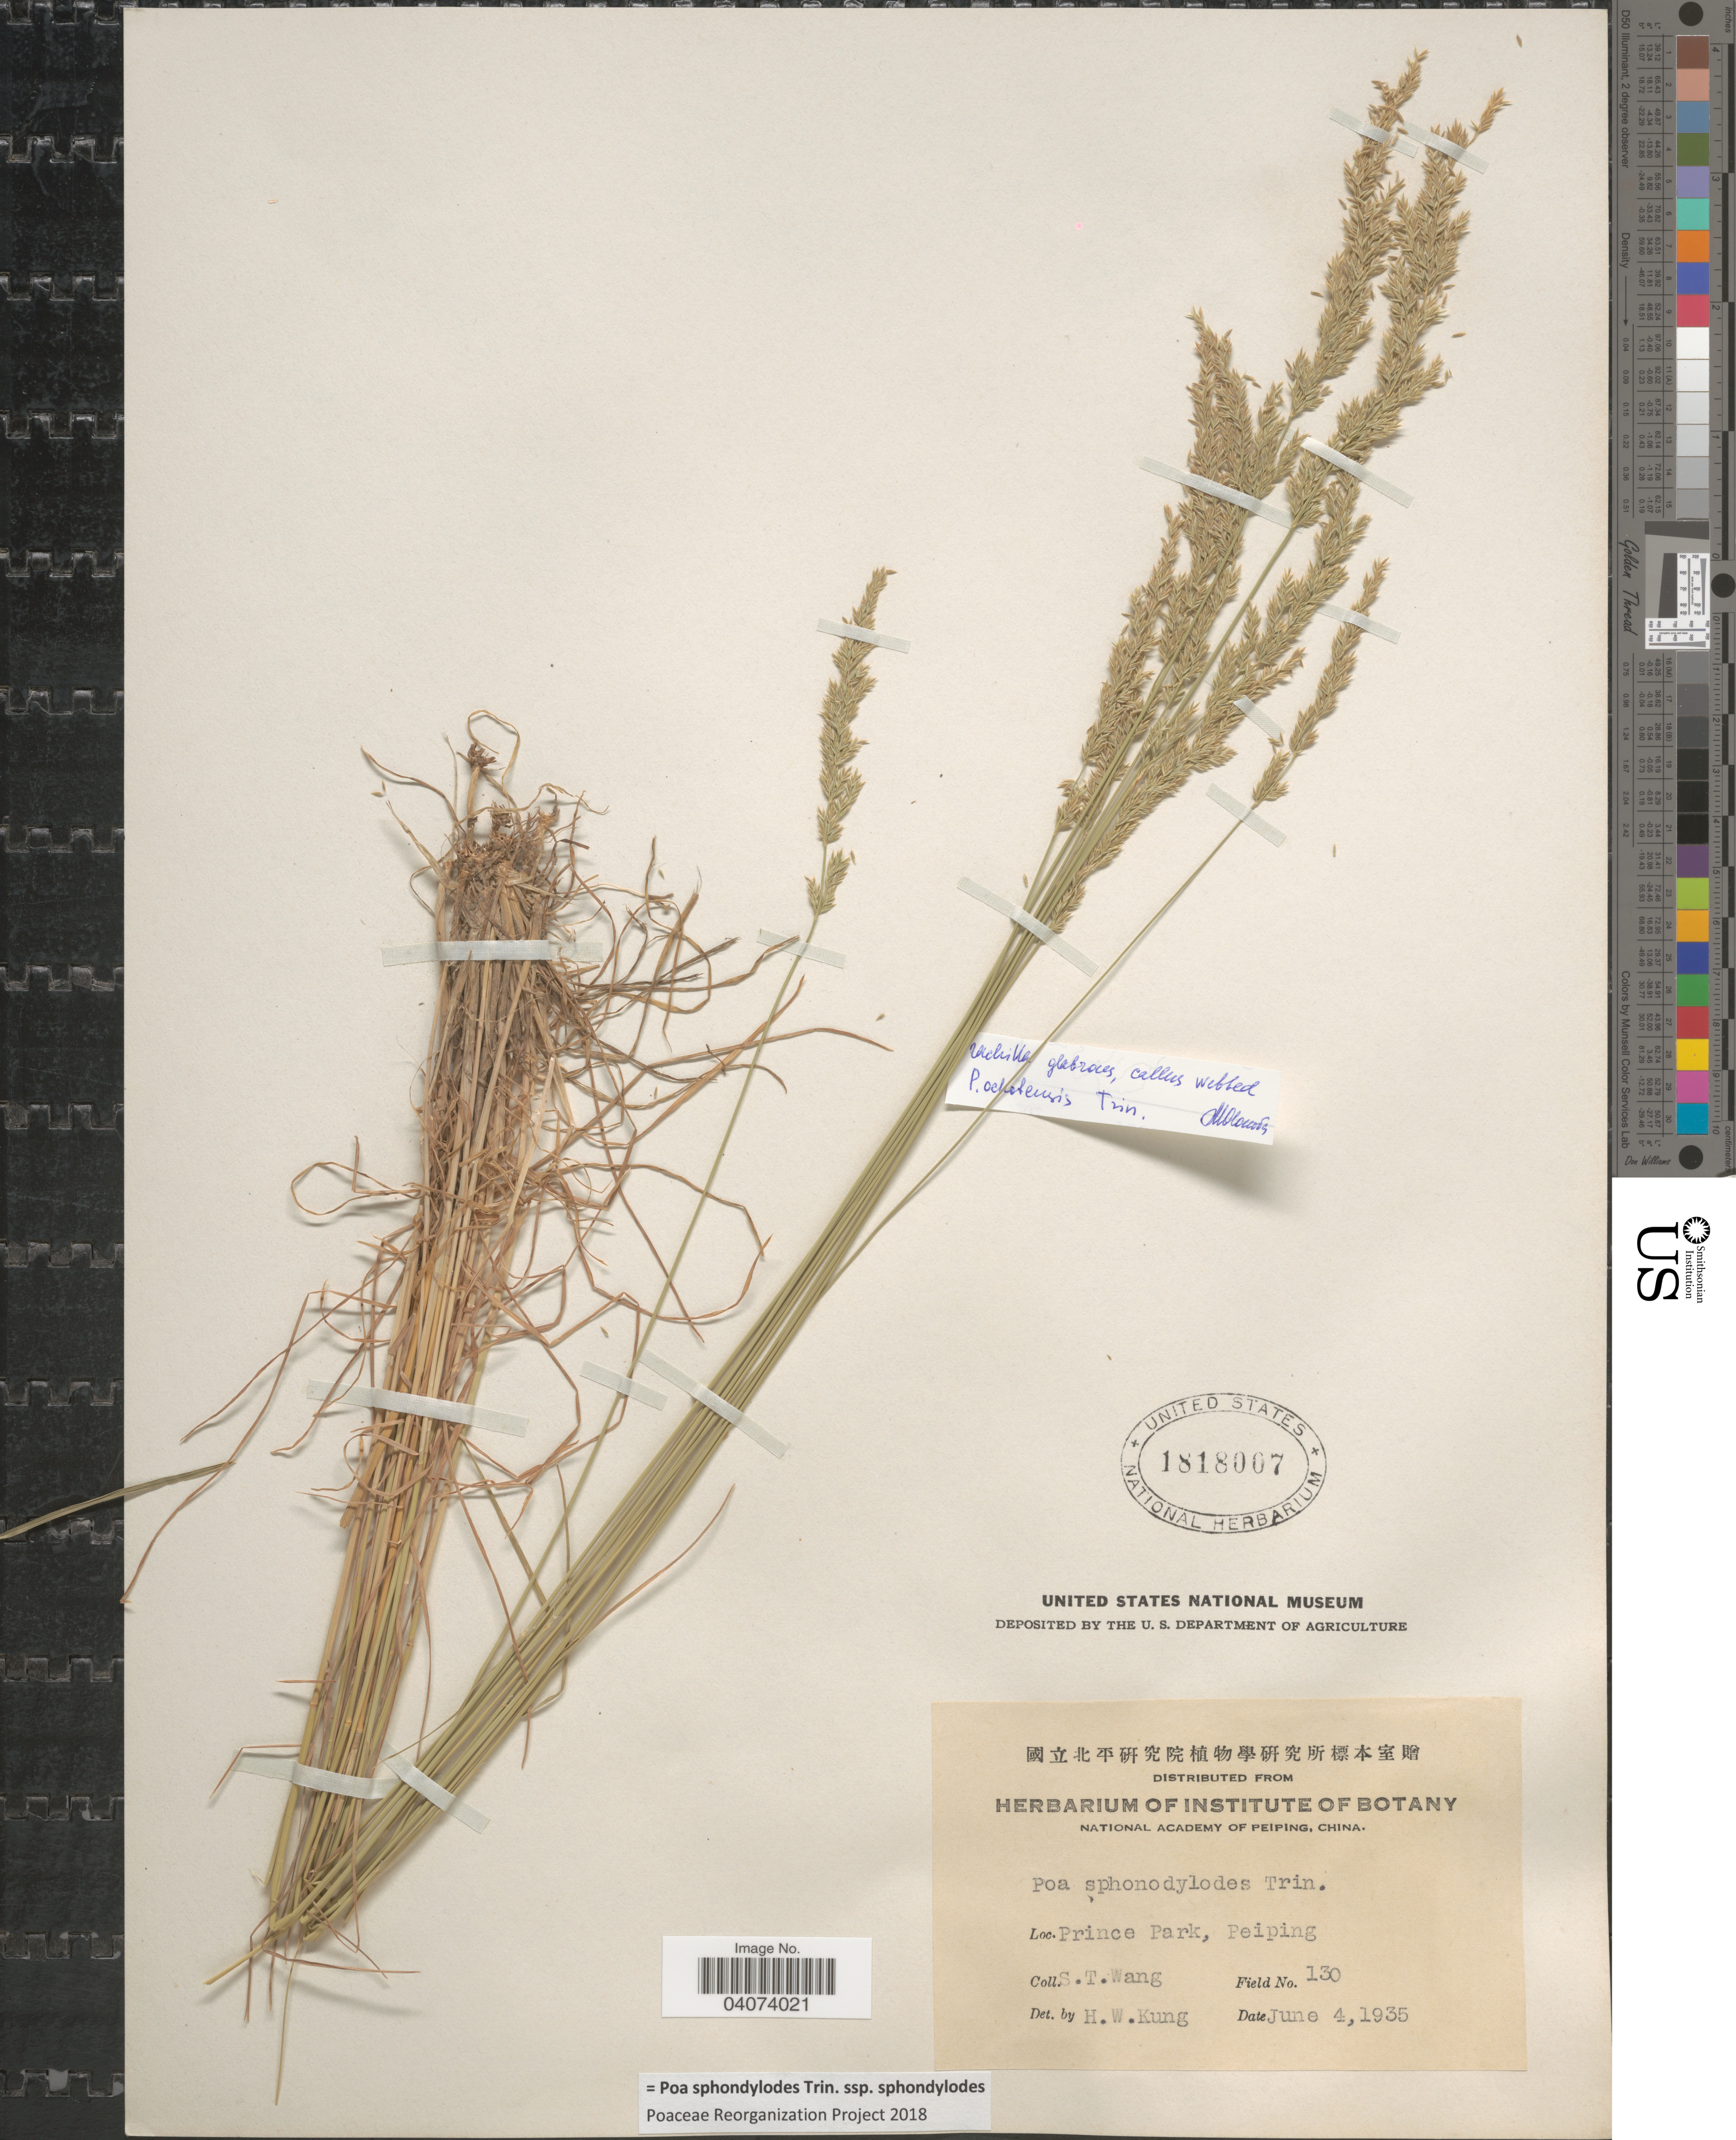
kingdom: Plantae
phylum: Tracheophyta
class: Liliopsida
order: Poales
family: Poaceae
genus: Poa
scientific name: Poa sphondylodes subsp. sphondylodes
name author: Trin.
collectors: S. Wang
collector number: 130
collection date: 1935-06-04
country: China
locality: Prince Park, Peiping.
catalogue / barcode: US 1818007